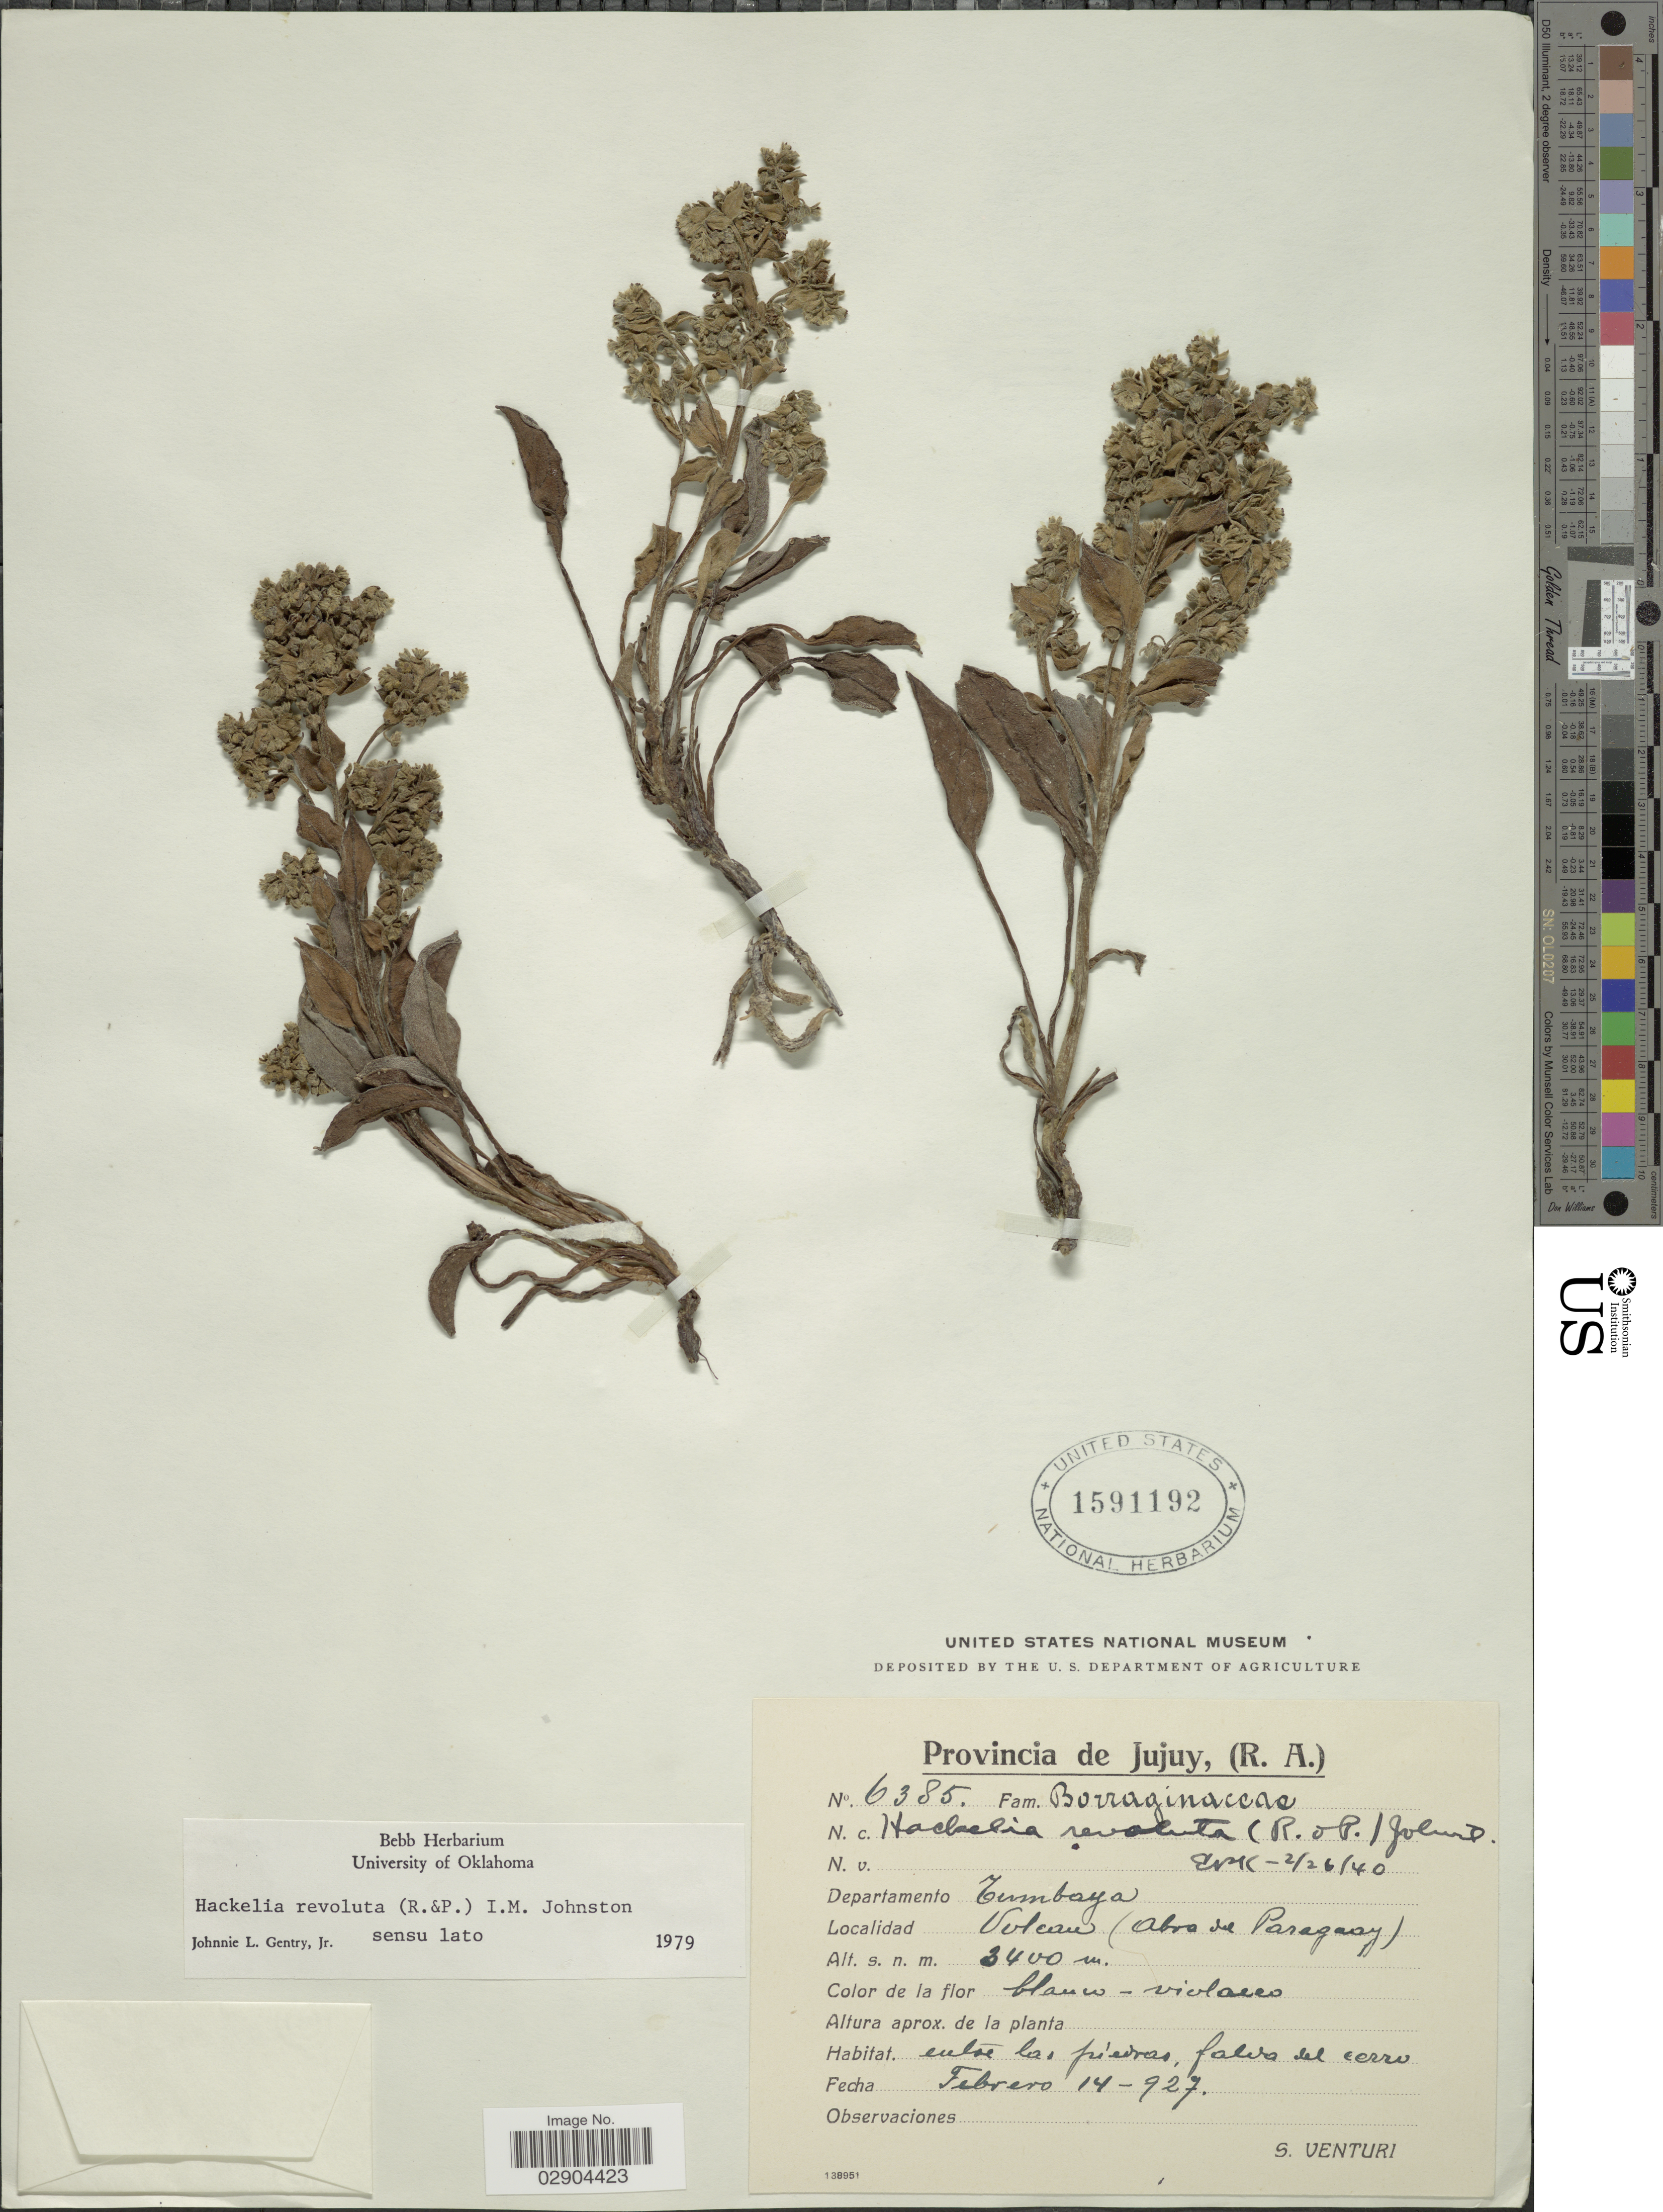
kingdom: Plantae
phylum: Tracheophyta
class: Magnoliopsida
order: Boraginales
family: Boraginaceae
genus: Hackelia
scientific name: Hackelia revoluta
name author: (Ruiz & Pav.) I.M. Johnst.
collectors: S. Venturi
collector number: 6385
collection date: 1927-02-14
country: Argentina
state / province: Jujuy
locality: Provincia de Jujuy, (R.A.). Departamento Tumbaya. Volcan (Abra de Paraguay).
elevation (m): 3400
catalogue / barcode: US 1591192